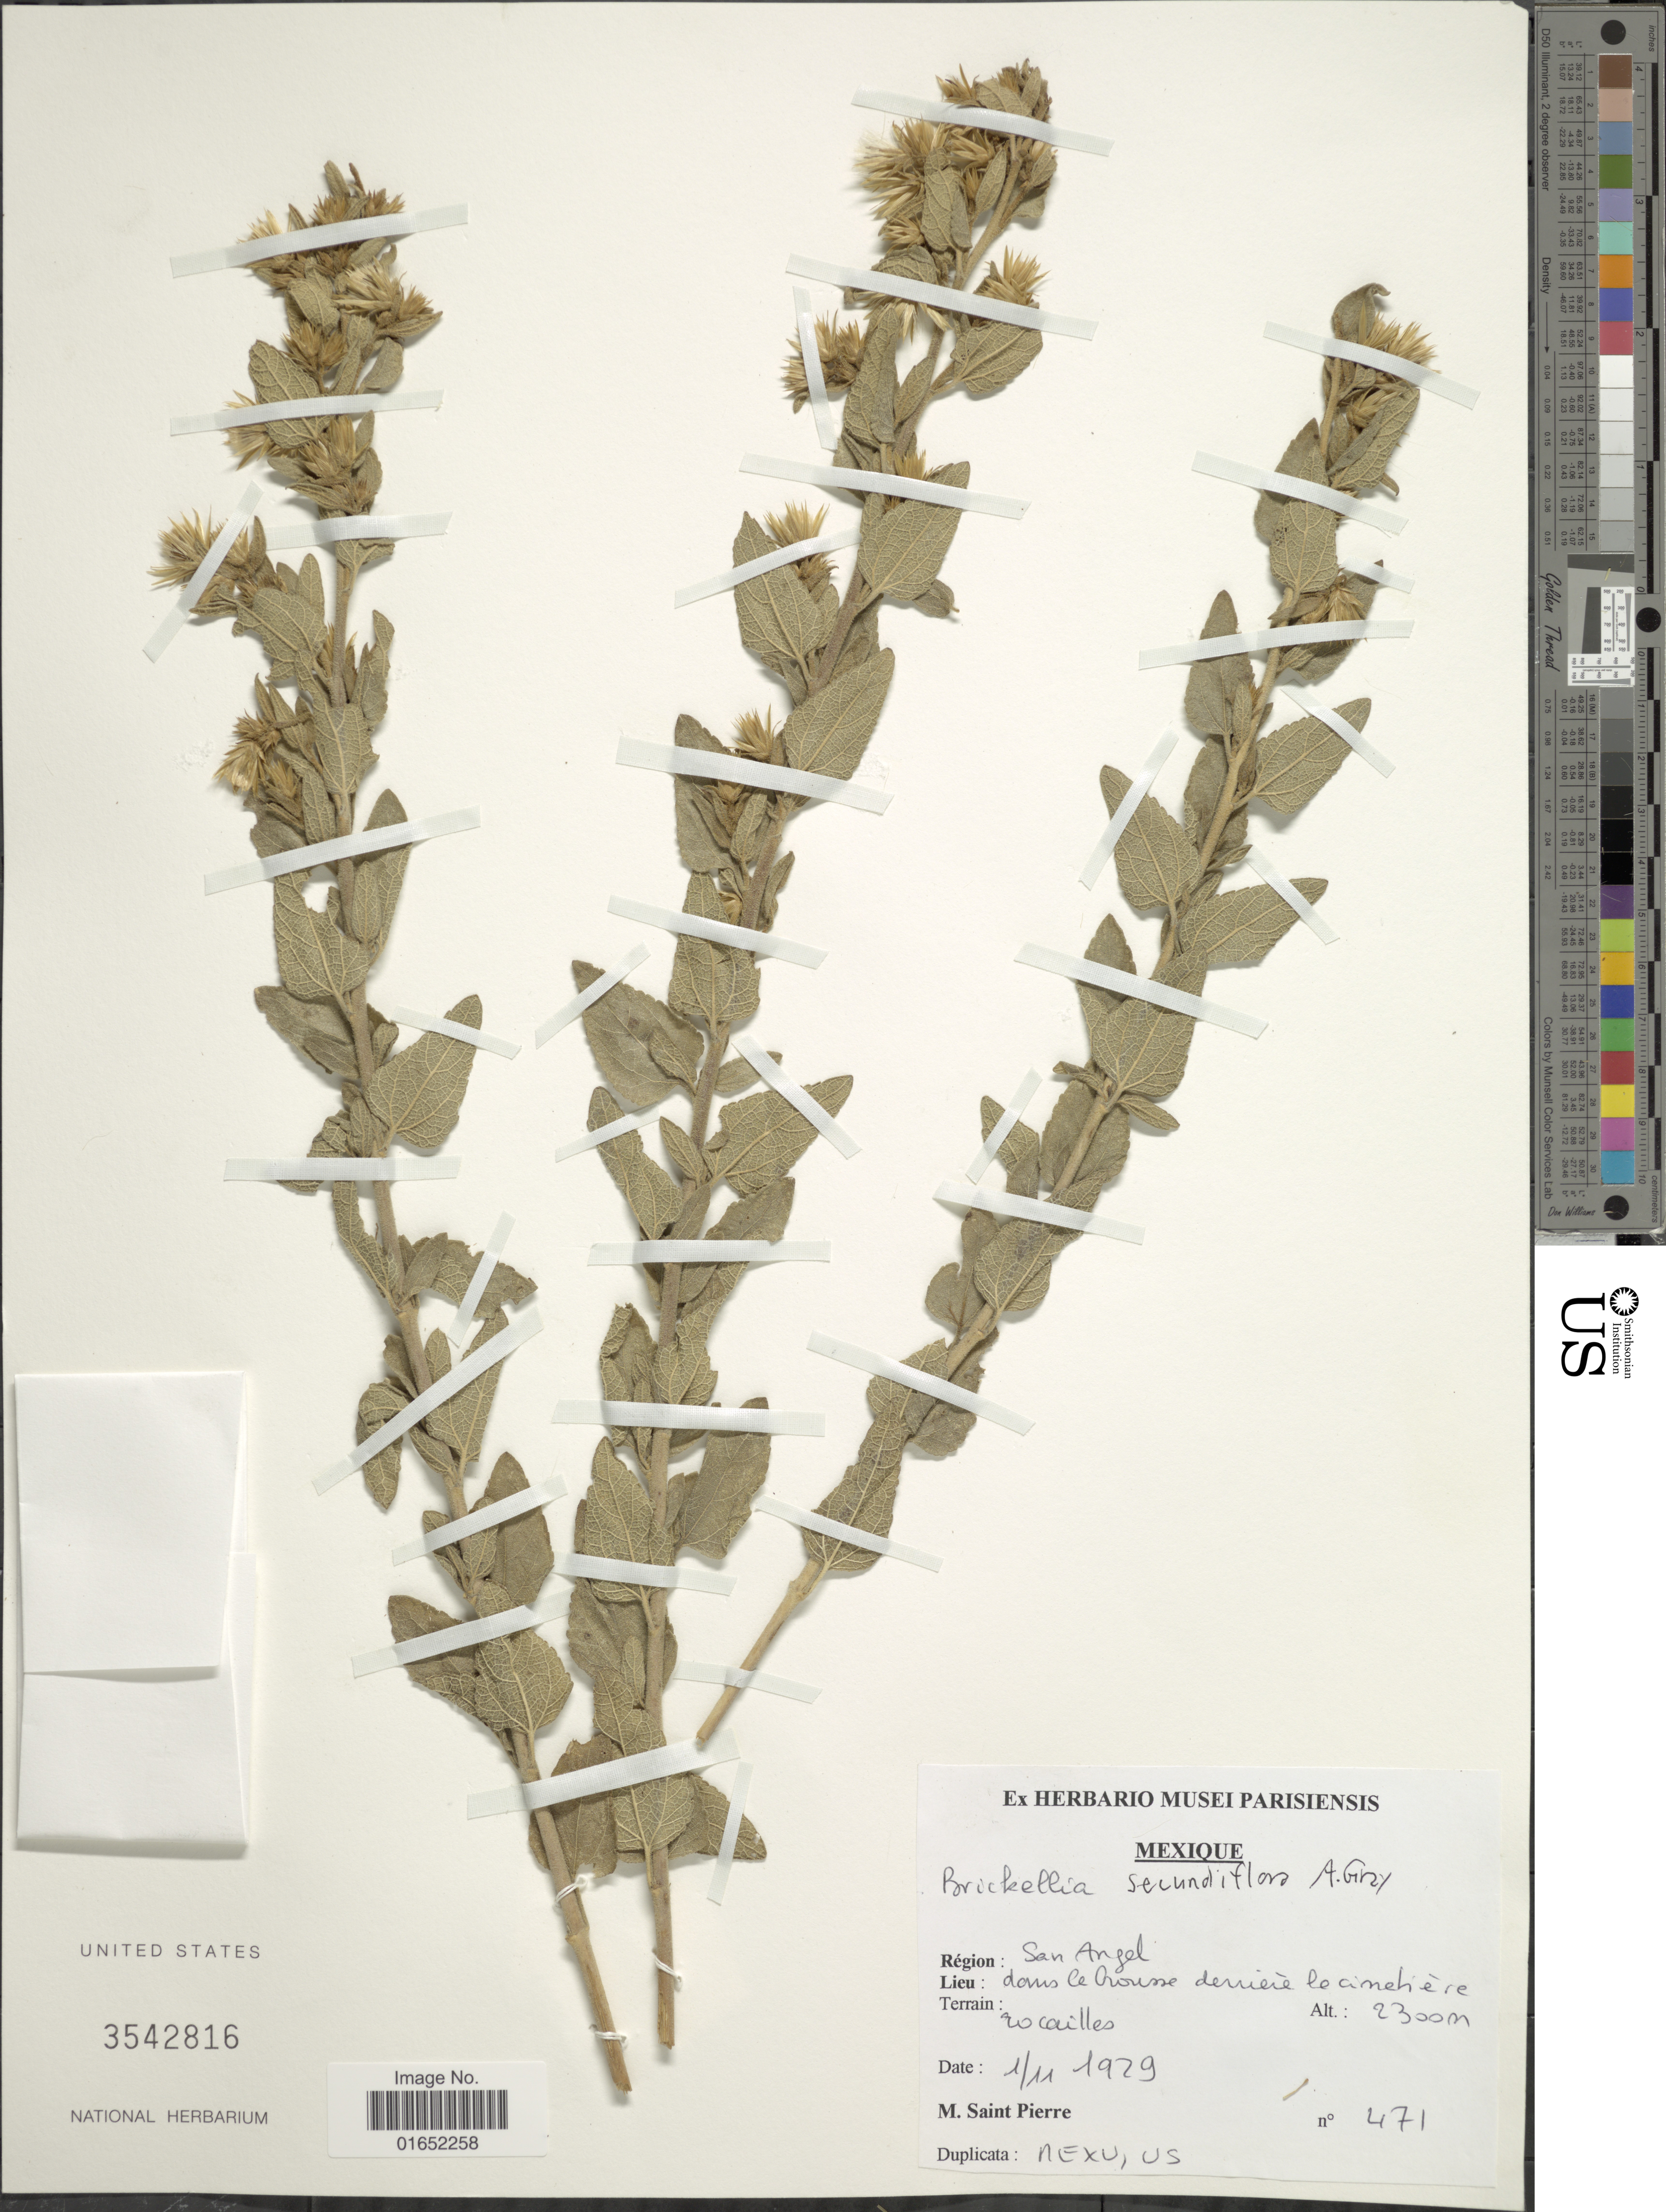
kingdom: Plantae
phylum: Tracheophyta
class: Magnoliopsida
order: Asterales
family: Asteraceae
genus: Brickellia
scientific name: Brickellia secundiflora var. nepetifolia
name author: (Kunth) B.L. Rob.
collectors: M. Saint-Pierre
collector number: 471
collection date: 1929-11-01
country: Mexico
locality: Région: San Angel, Lieu: dans le Grousse derrierè le cimetiere, Terrain: rocailles [interpreted]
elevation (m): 2300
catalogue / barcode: US 3542816